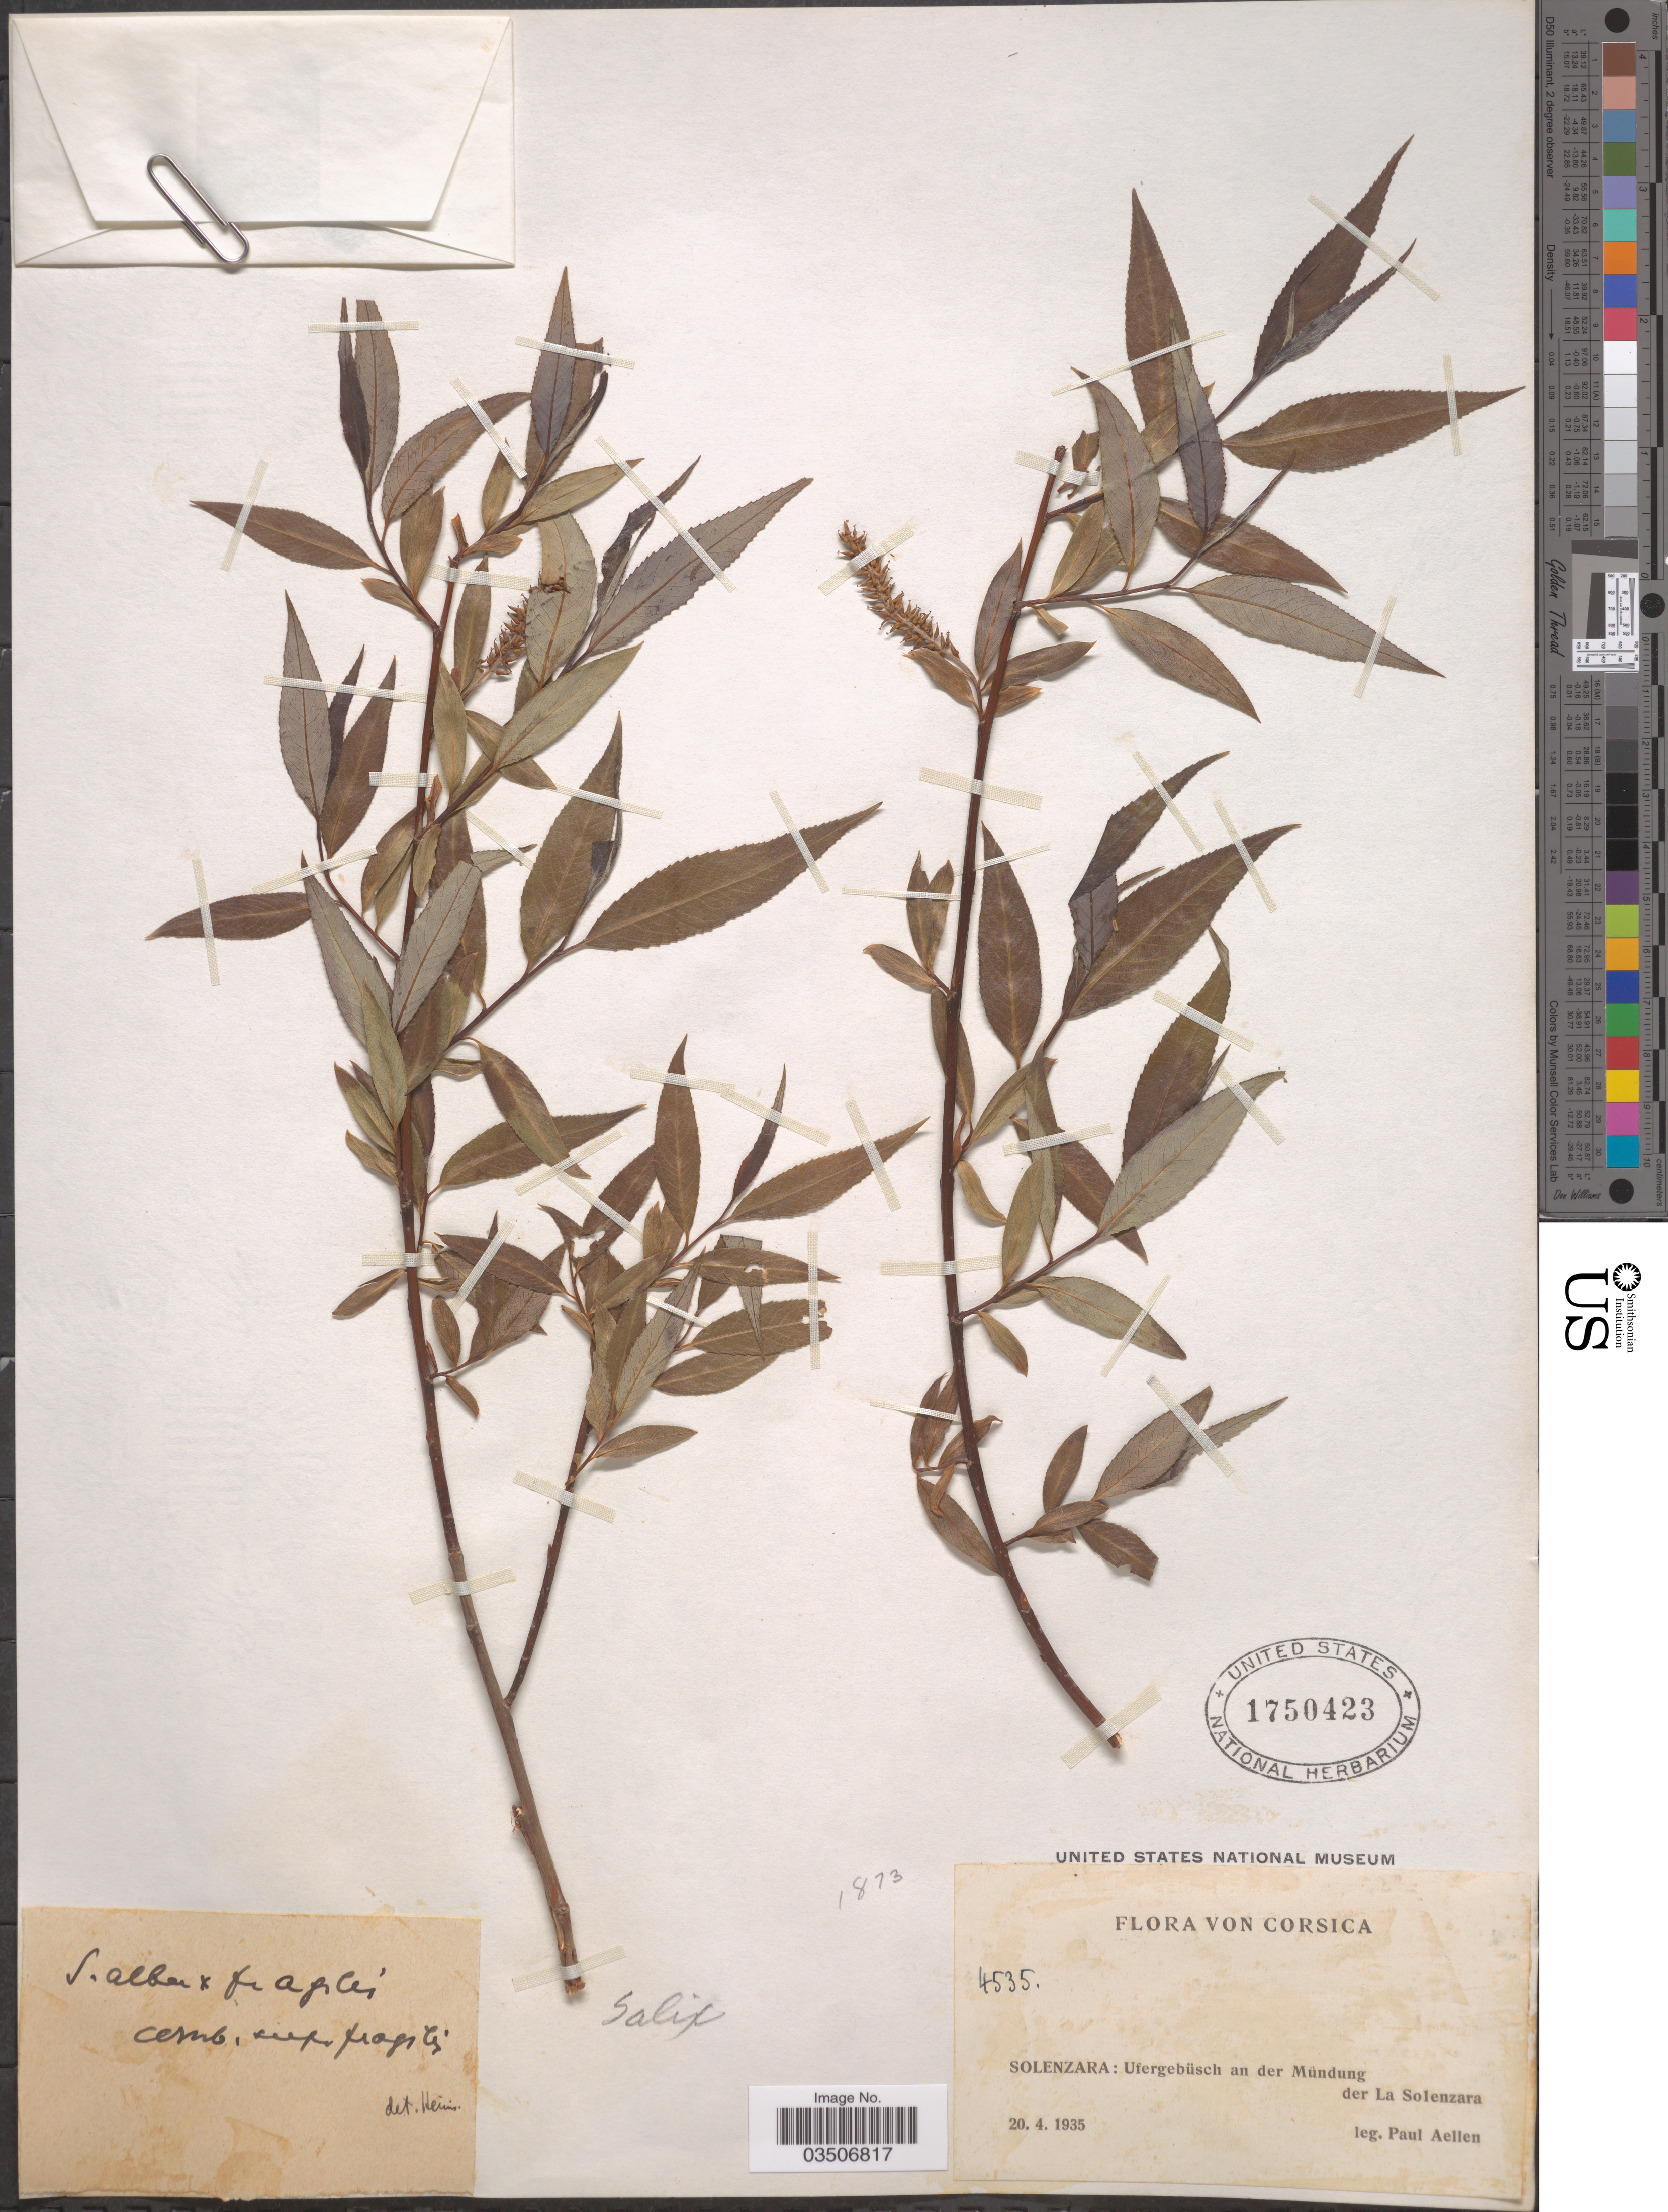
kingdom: Plantae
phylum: Tracheophyta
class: Magnoliopsida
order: Malpighiales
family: Salicaceae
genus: Salix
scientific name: Salix alba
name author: L.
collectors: P. Aellen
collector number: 4535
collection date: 1935-04-20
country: France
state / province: Corsica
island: Corse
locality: Solenzara: Ufergebüsch an der Mündung der La Solenzara.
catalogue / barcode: US 1750423